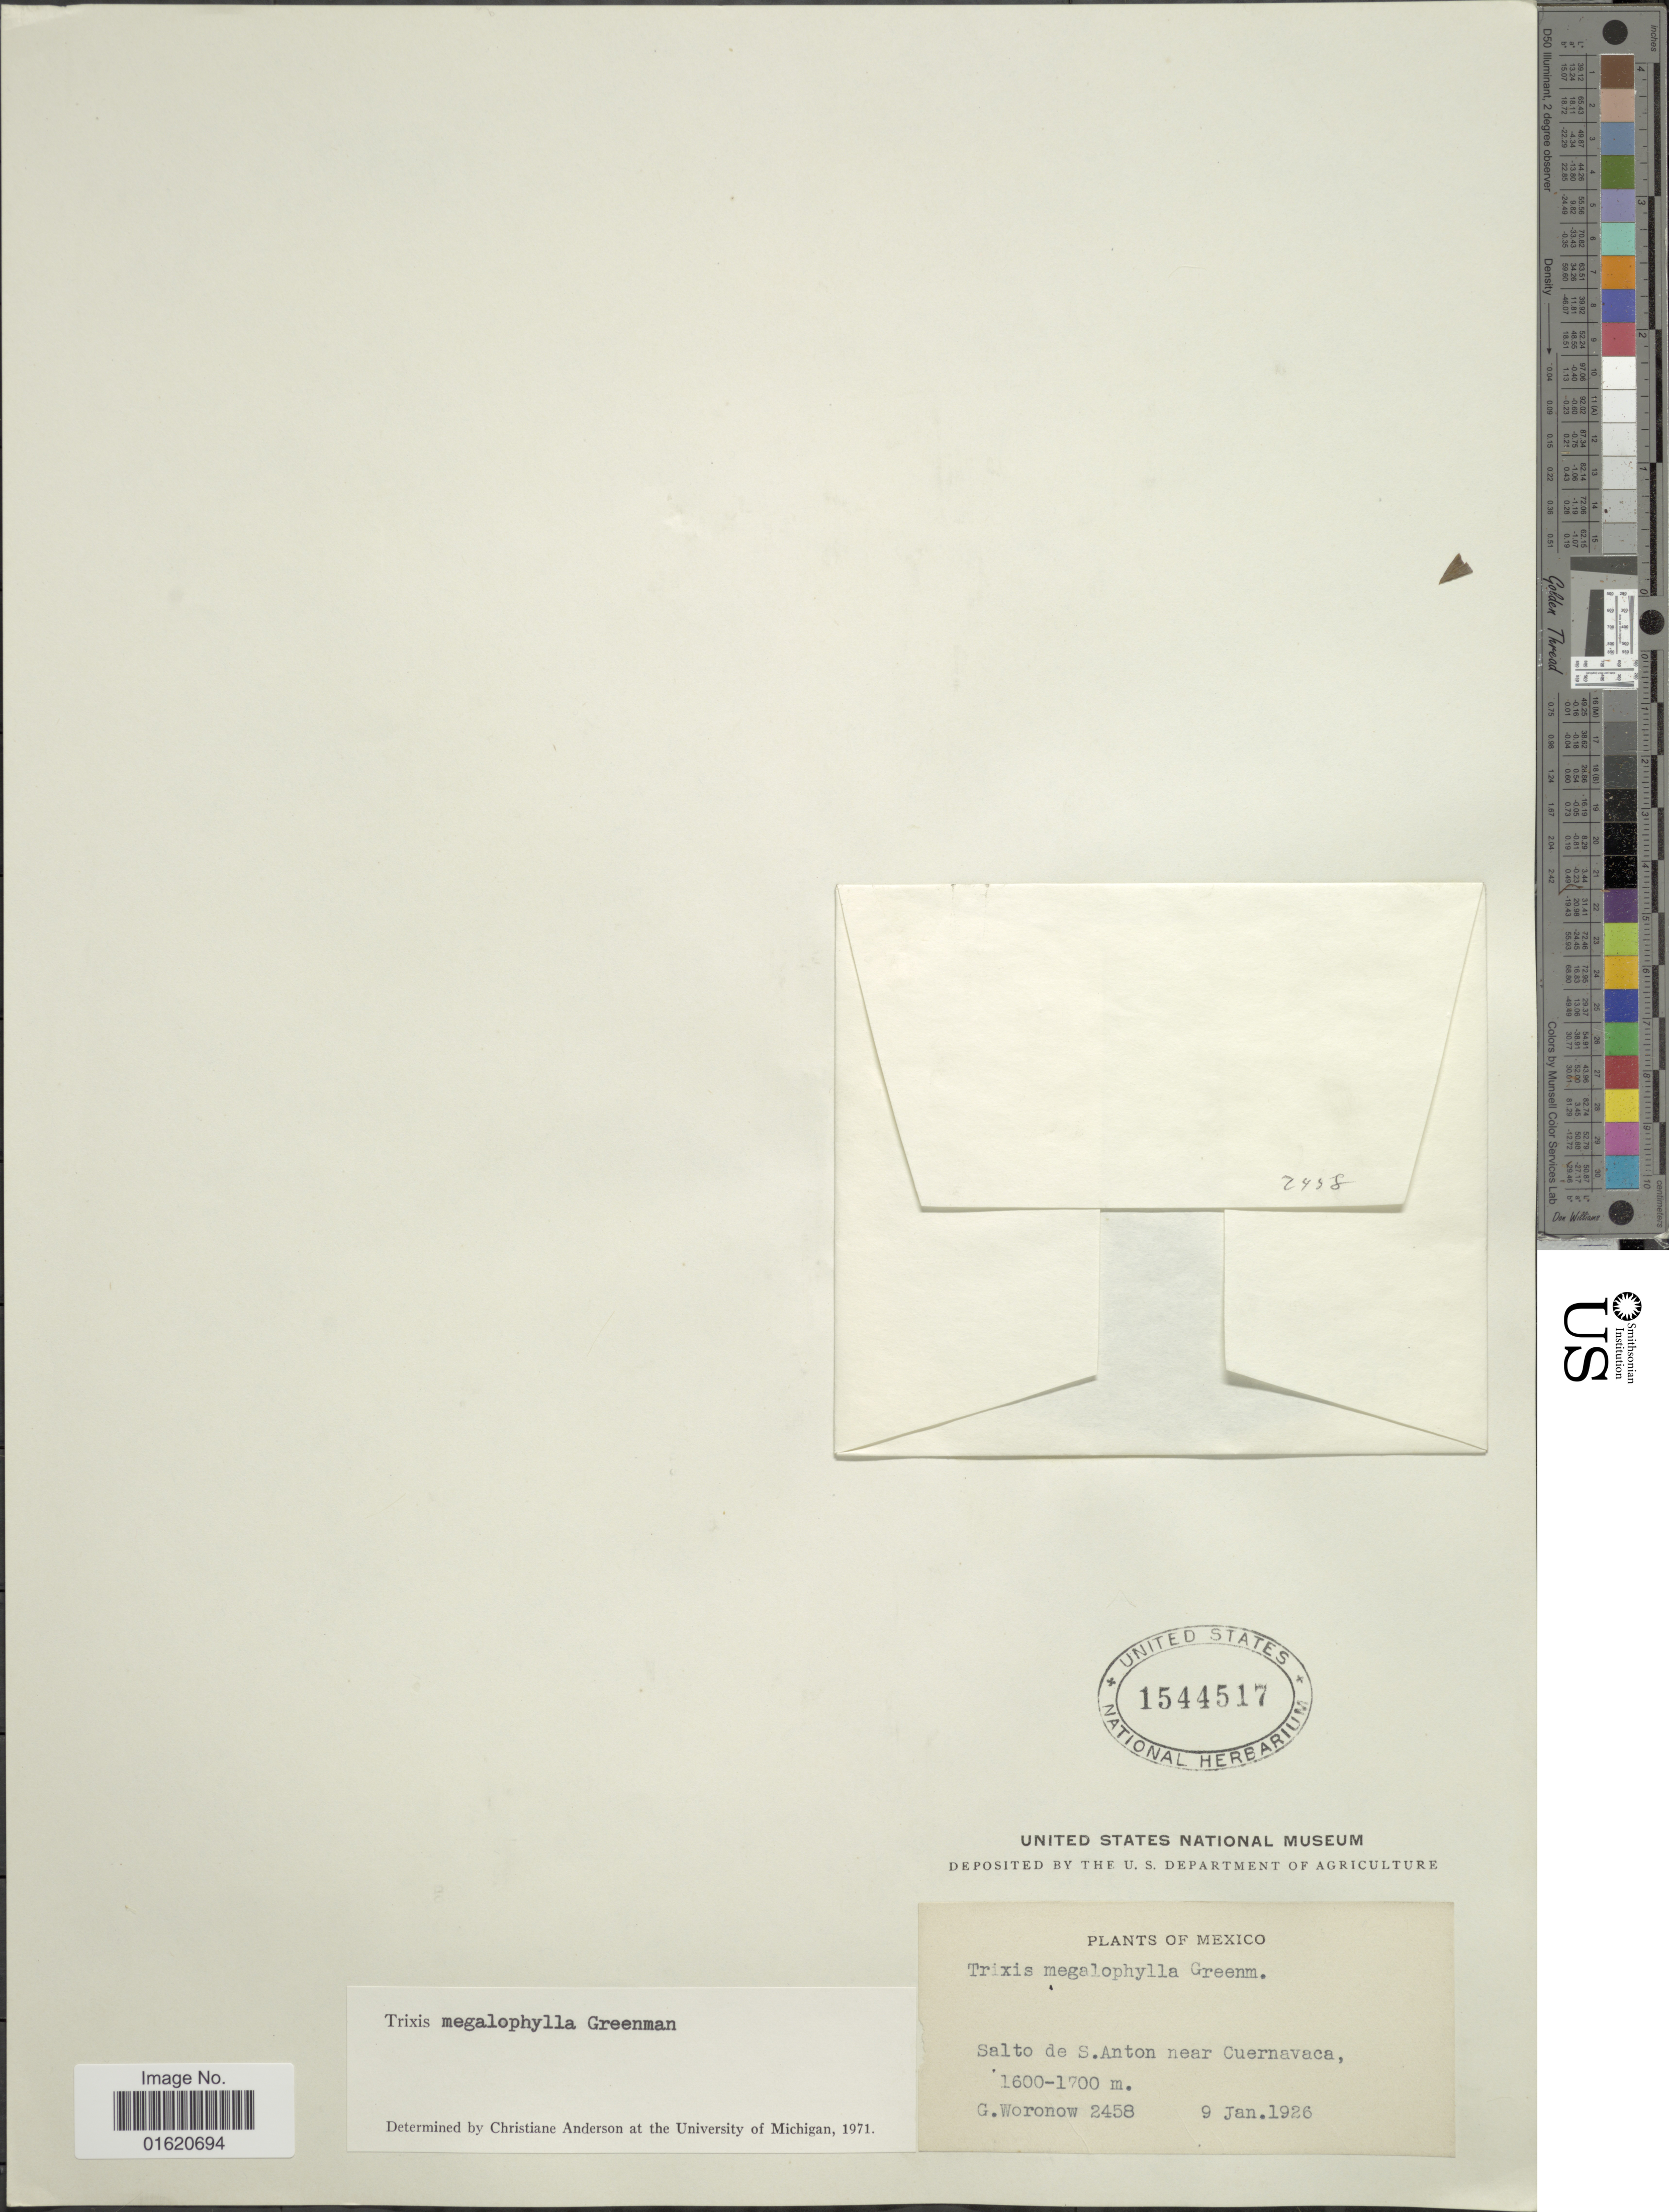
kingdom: Plantae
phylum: Tracheophyta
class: Magnoliopsida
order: Asterales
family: Asteraceae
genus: Trixis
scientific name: Trixis megalophylla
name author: Greenm.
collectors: G. Woronow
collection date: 1926-01-09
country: Mexico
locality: Salto de S. Anton near Cuernavaca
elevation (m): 1600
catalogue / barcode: US 1544517